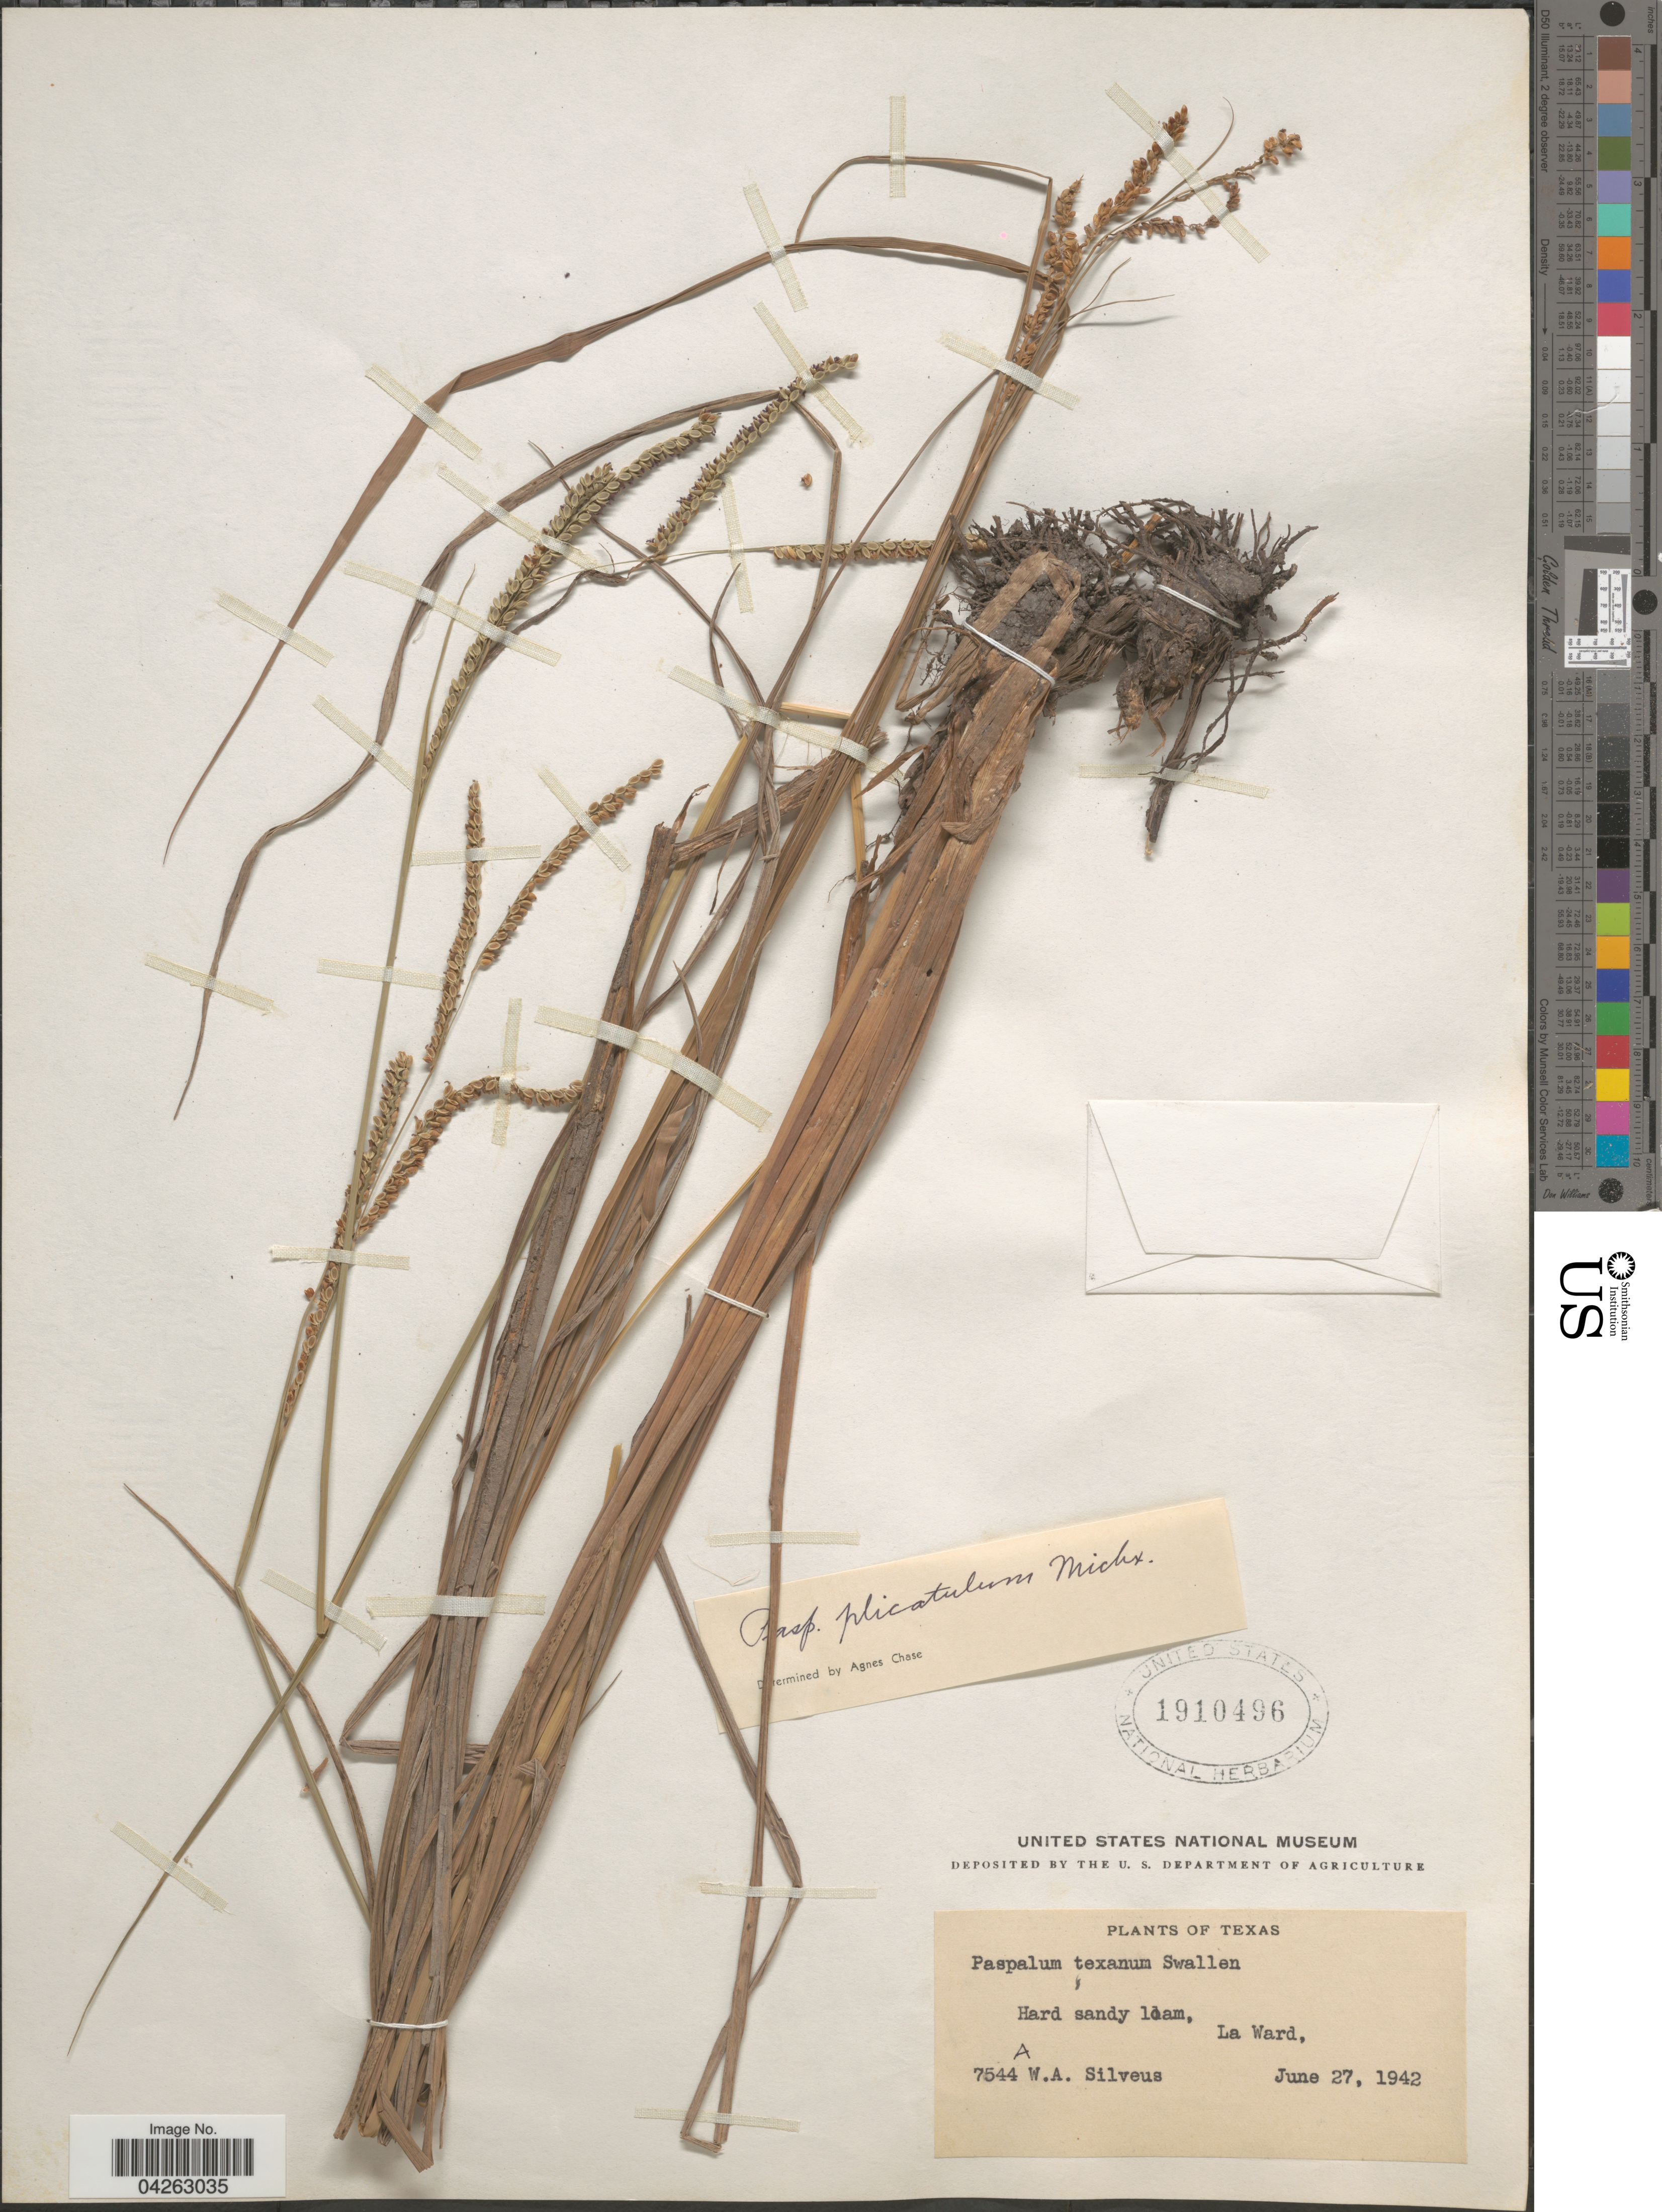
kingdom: Plantae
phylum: Tracheophyta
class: Liliopsida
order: Poales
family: Poaceae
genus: Paspalum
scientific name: Paspalum plicatulum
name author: Michx.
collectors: W. Silveus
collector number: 7544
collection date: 1942-06-27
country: United States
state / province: Texas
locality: Hard sandy loam, La Ward.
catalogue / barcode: US 1910496